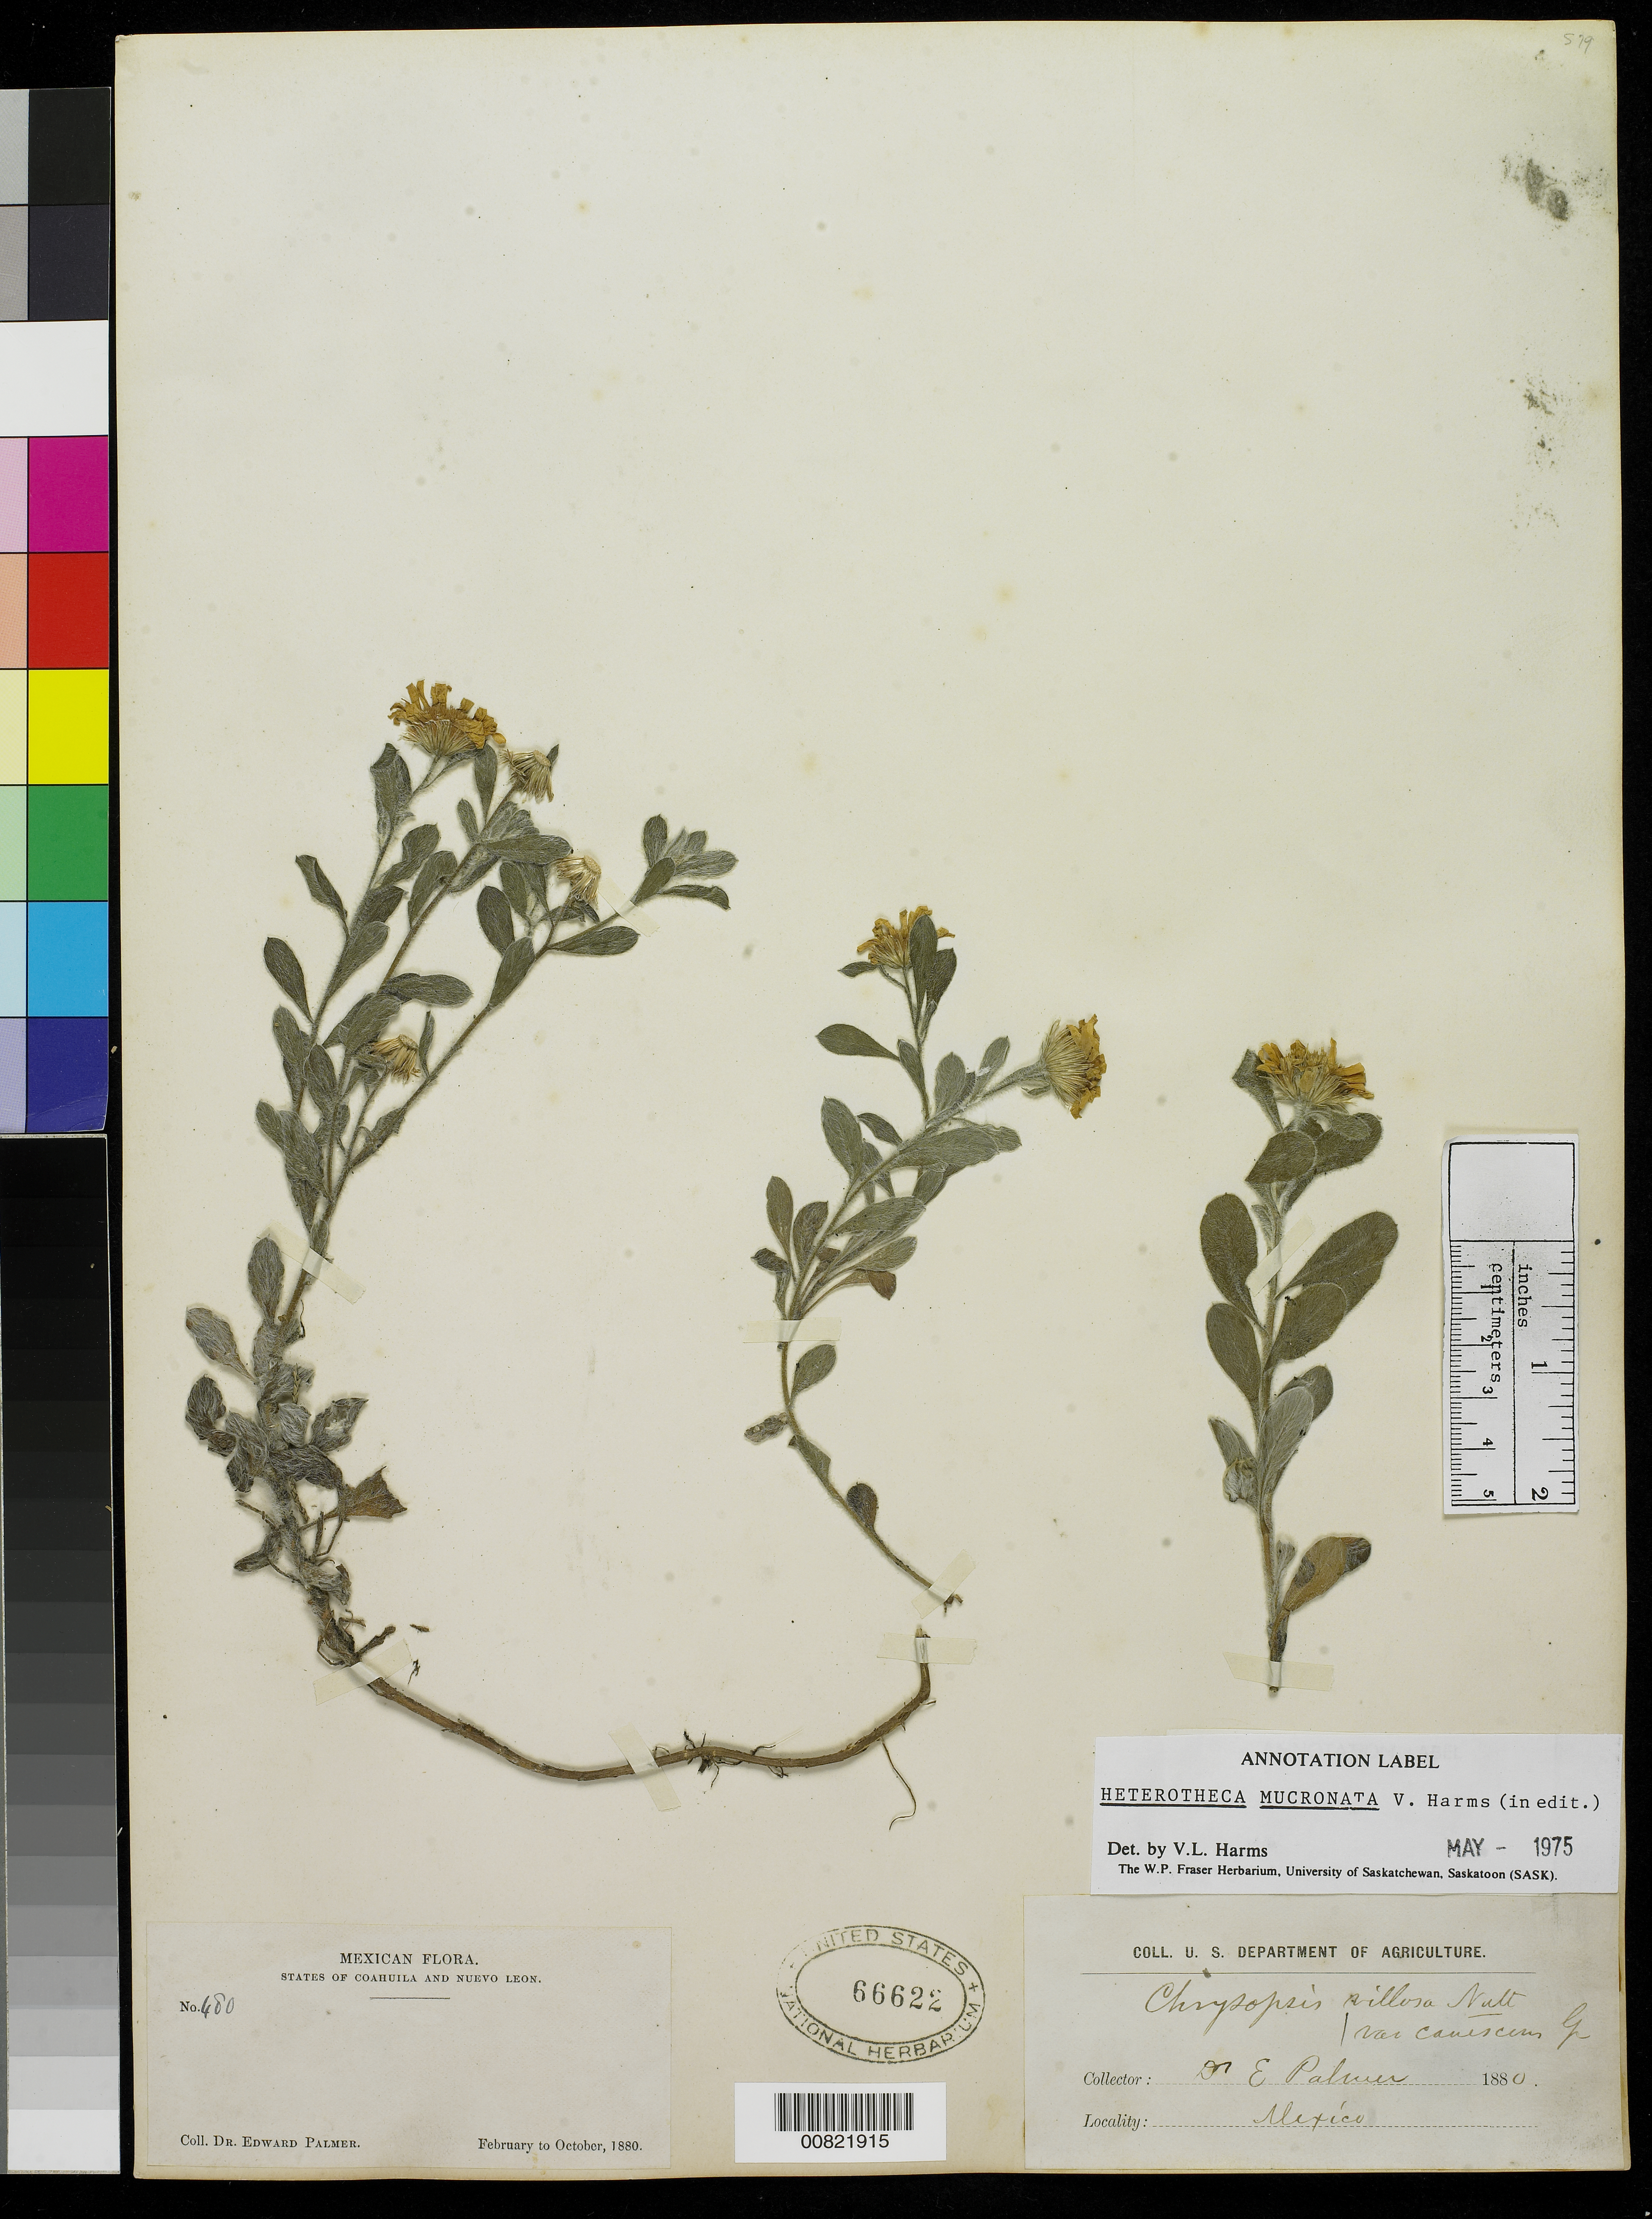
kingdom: Plantae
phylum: Tracheophyta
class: Magnoliopsida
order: Asterales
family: Asteraceae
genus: Heterotheca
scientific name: Heterotheca mucronata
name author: V.L. Harms ex B.L. Turner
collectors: E. Palmer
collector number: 480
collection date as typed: Feb 1880 to -- Oct 1880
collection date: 1880-02/1880-10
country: Mexico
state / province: Coahuila / Nuevo León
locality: States of Coahuila and Nuevo León.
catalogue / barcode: US 66622